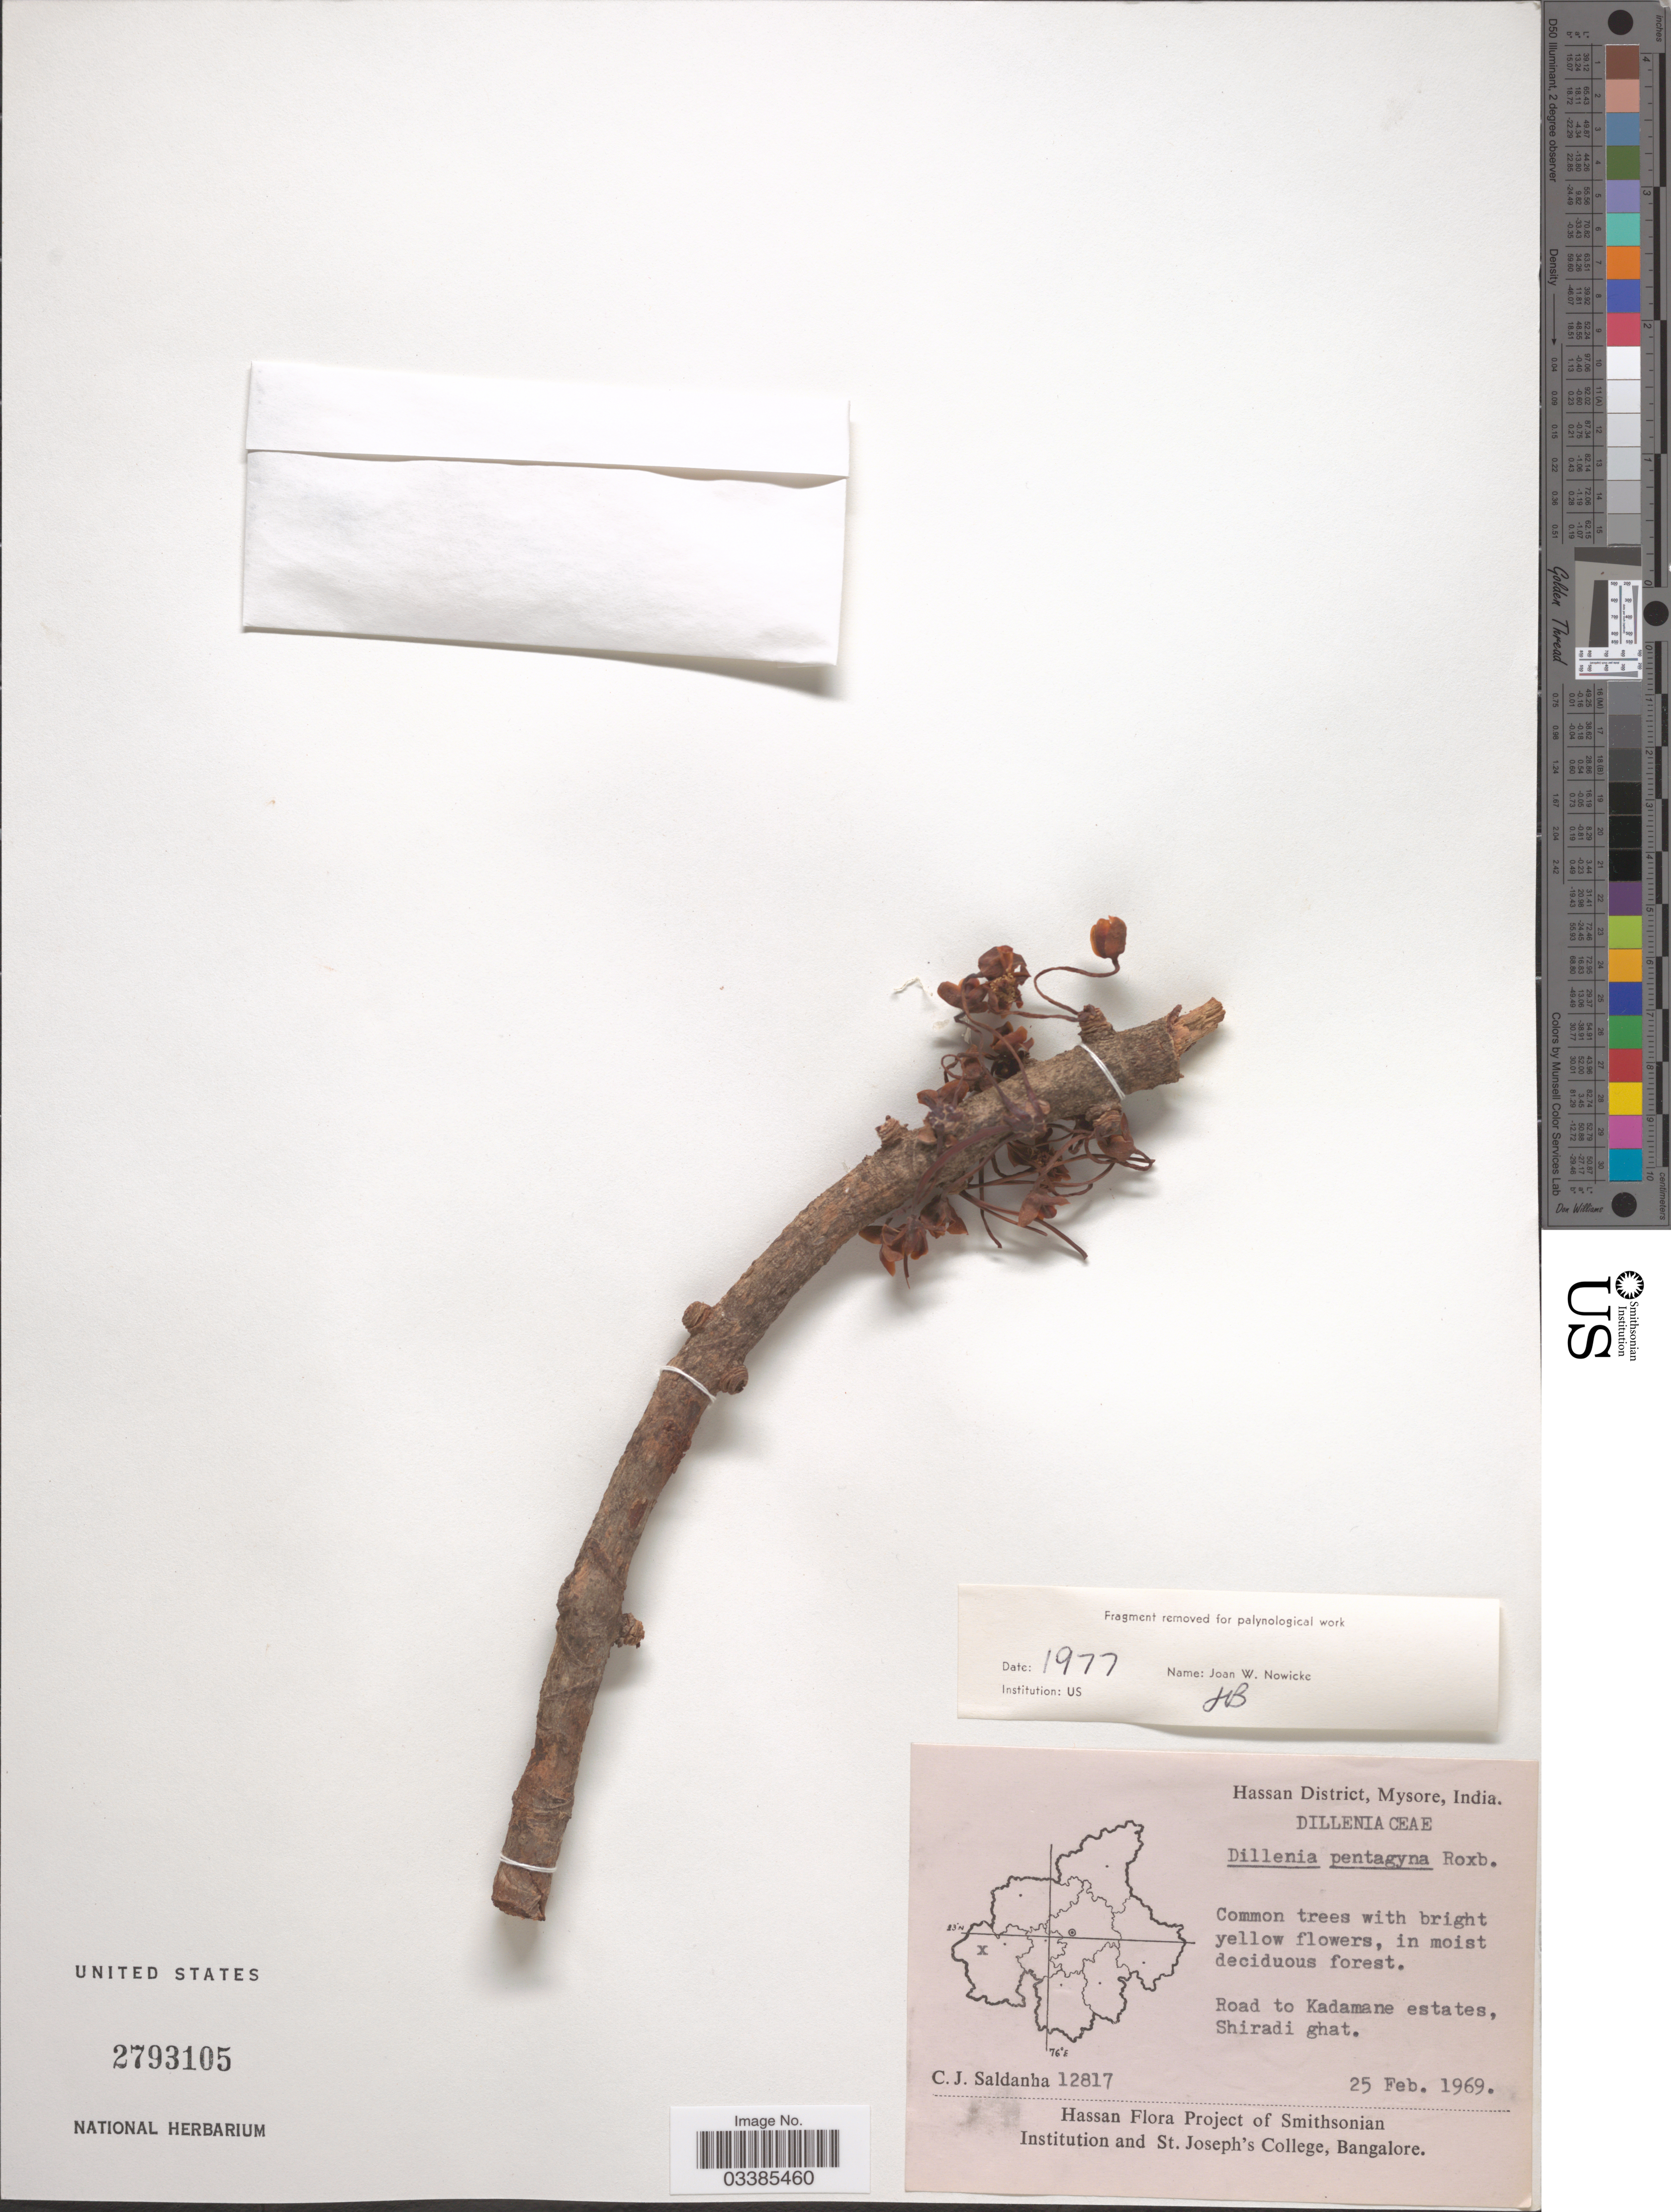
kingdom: Plantae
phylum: Tracheophyta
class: Magnoliopsida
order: Dilleniales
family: Dilleniaceae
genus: Dillenia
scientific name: Dillenia pentagyna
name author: Roxb.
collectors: C. J. Saldanha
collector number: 12817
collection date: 1969-02-25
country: India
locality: Hassan District, Mysore, Road to Kadamane estates, Shiradi ghat.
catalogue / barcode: US 2793105